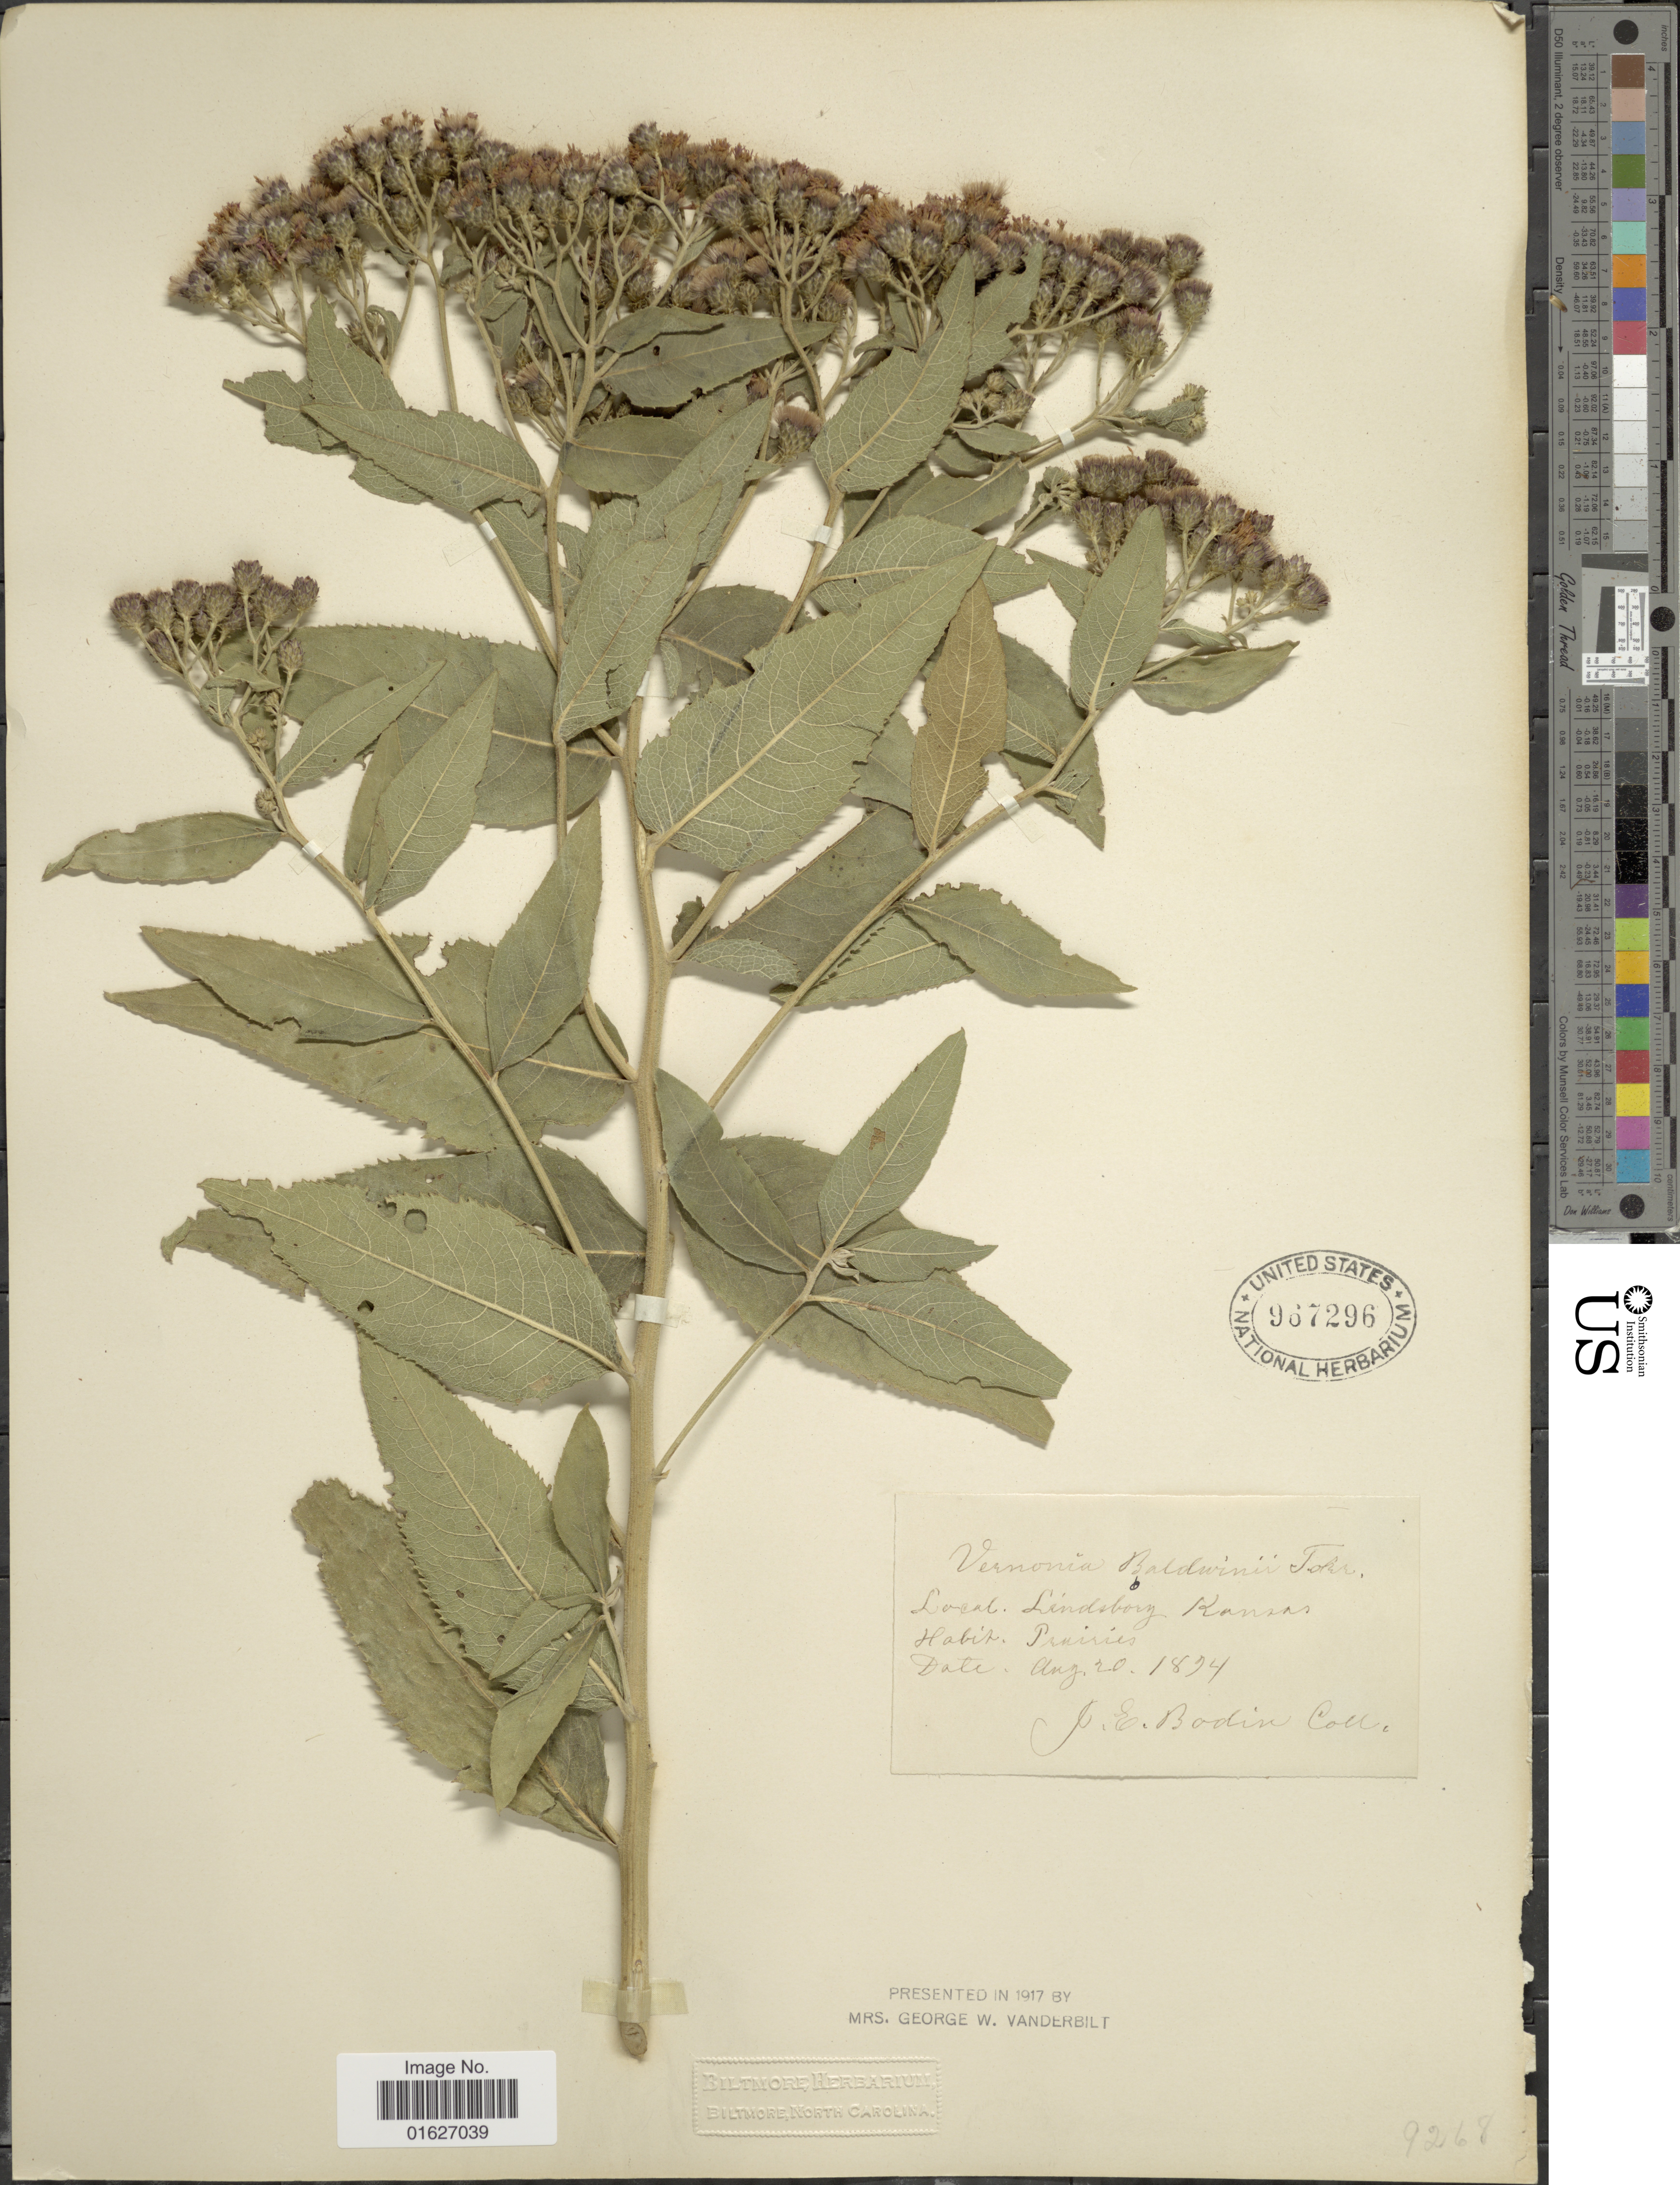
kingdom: Plantae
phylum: Tracheophyta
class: Magnoliopsida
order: Asterales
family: Asteraceae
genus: Vernonia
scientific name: Vernonia baldwinii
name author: Torr.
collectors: J. E. Bodin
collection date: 1894-08-20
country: United States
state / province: Kansas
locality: Lindsborg, Prairies.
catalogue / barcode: US 967296